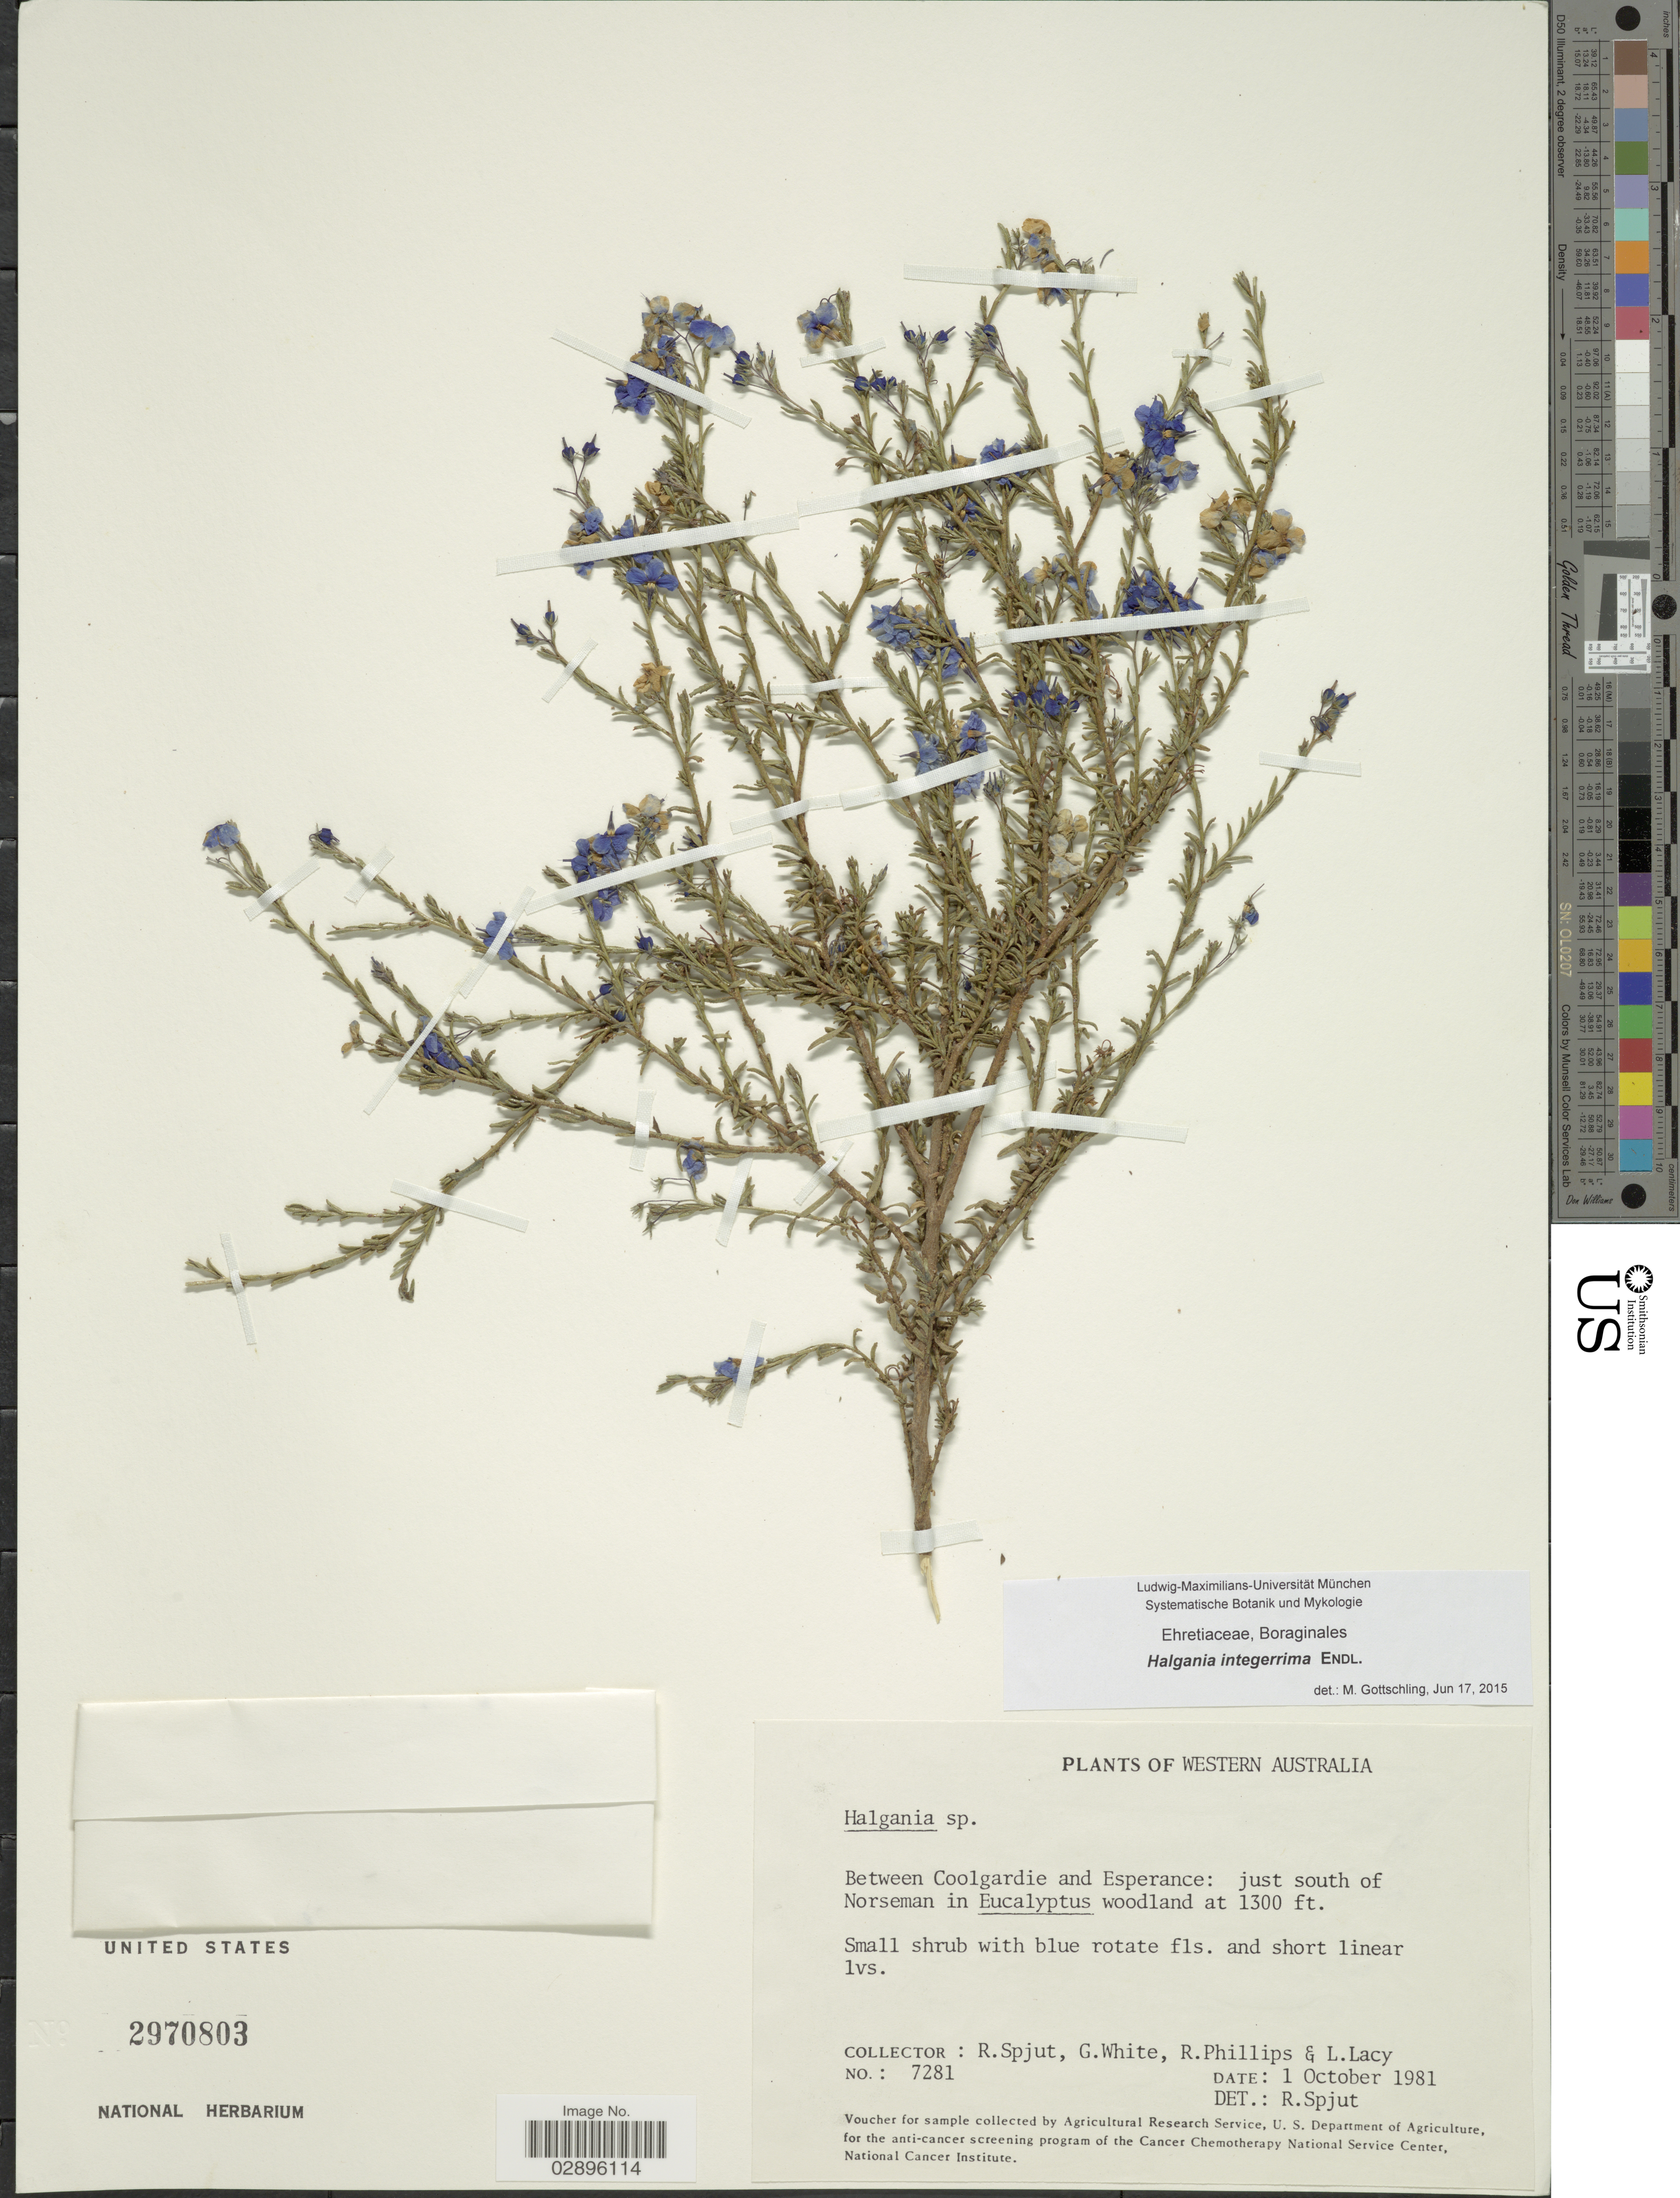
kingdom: Plantae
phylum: Tracheophyta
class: Magnoliopsida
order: Boraginales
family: Ehretiaceae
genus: Halgania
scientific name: Halgania integerrima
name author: Endl.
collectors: R. Spjut, G. White, R. Phillips & L. Lacy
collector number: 7281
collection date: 1981-10-01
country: Australia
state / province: Western Australia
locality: Between Coolgardie and Esperance: just south of Norseman.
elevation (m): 396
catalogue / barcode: US 2970803